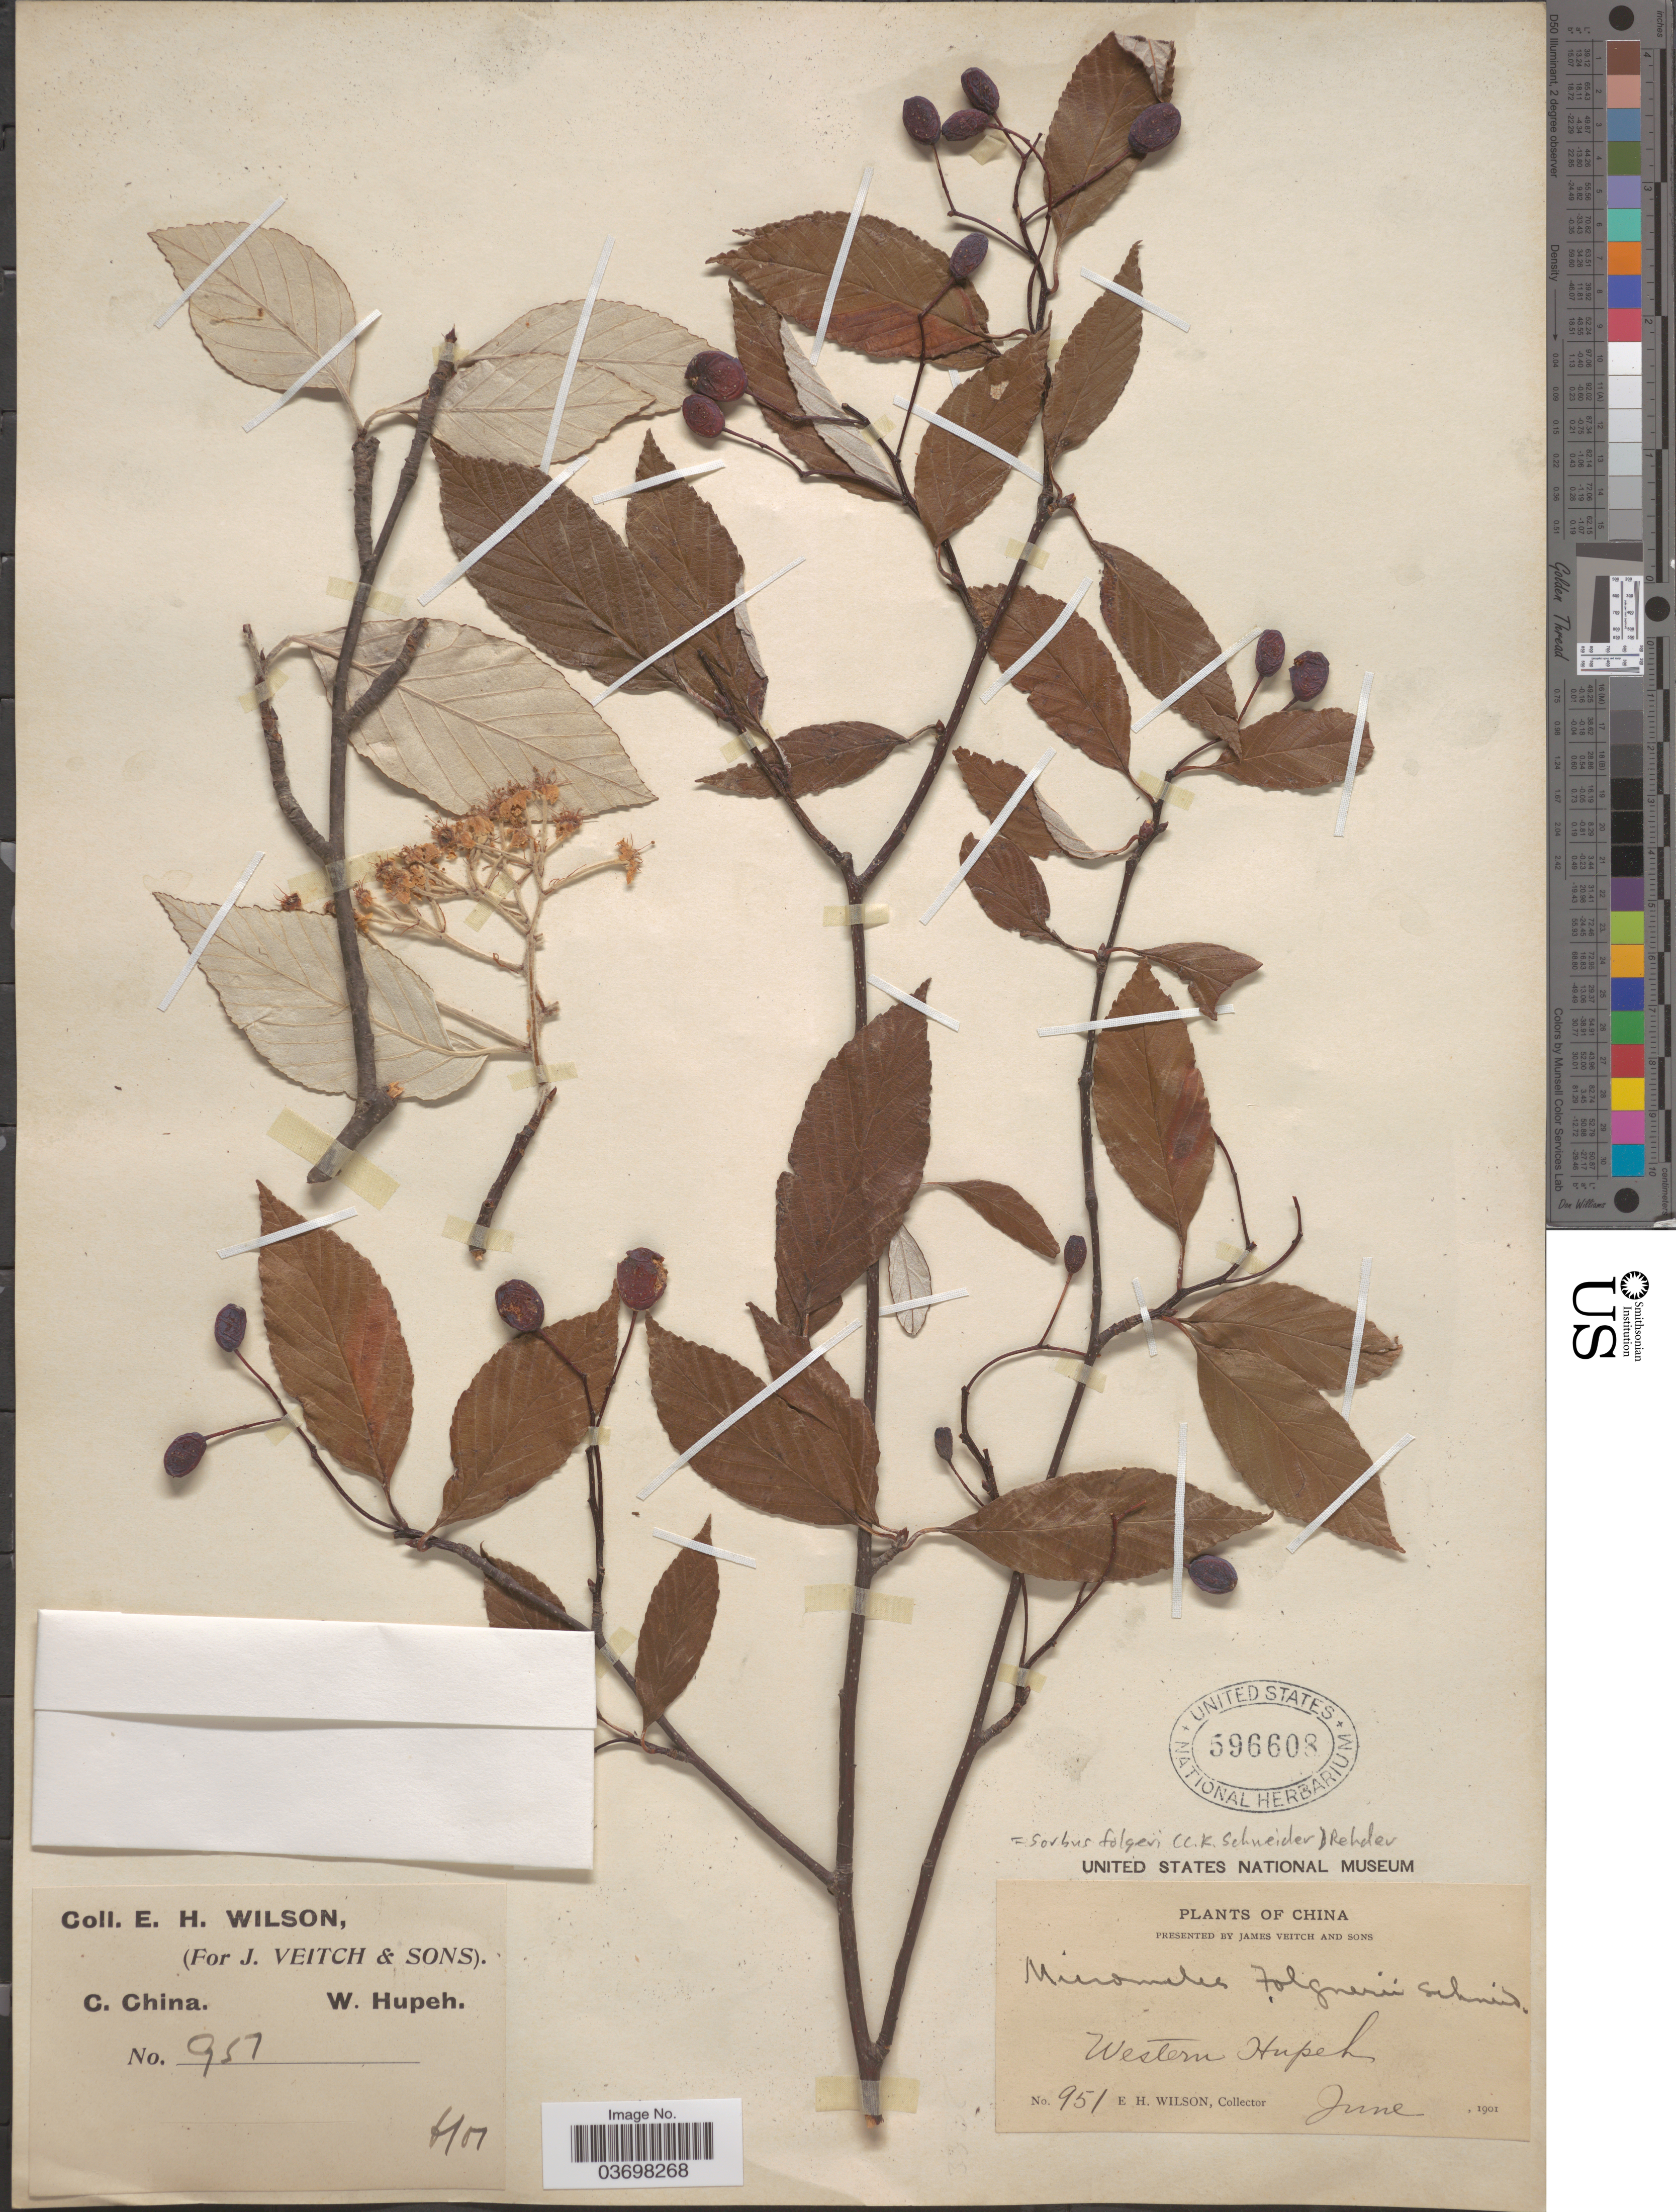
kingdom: Plantae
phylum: Tracheophyta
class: Magnoliopsida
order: Rosales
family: Rosaceae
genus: Sorbus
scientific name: Sorbus folgneri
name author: (C.K. Schneid.) Rehder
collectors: E. Wilson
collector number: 951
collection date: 1901-06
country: China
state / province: Hubei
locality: Western Hupeh. C. China.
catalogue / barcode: US 596608